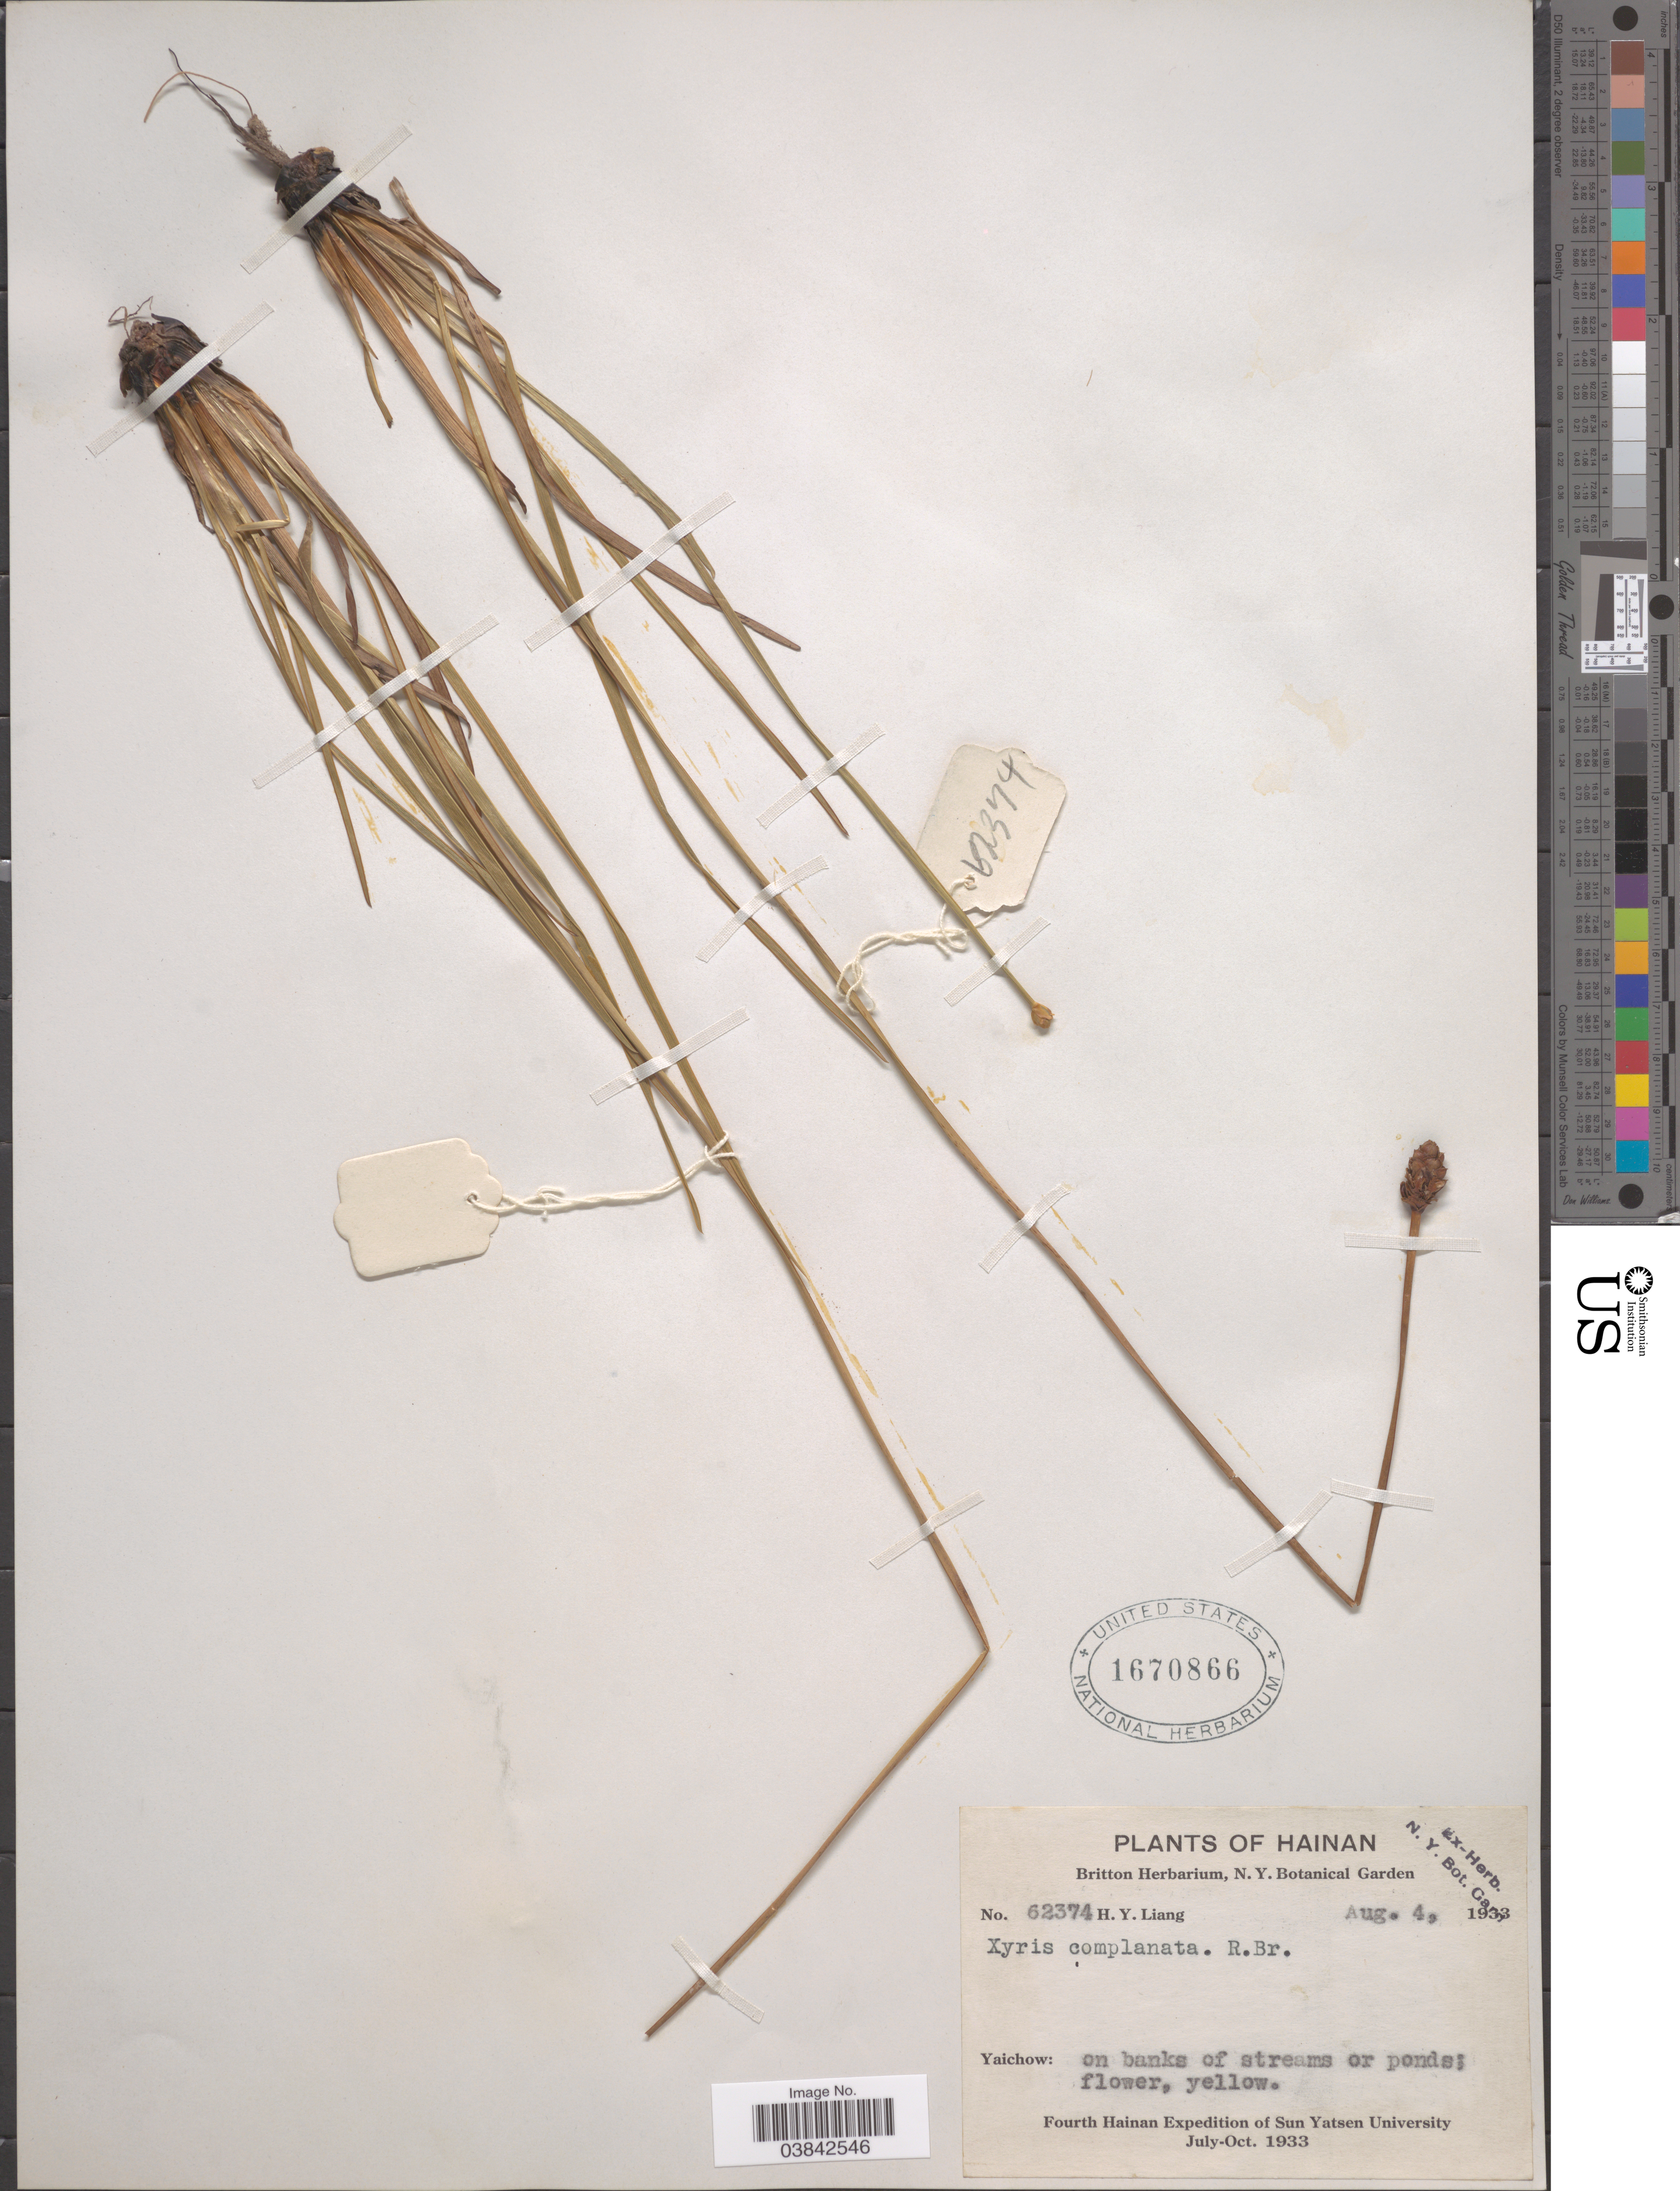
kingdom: Plantae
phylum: Tracheophyta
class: Liliopsida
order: Poales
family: Xyridaceae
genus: Xyris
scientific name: Xyris complanata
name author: R. Br.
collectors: H. Y. Liang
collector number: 62374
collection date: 1933-08-04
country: China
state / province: Hainan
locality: Yaichow.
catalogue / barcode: US 1670866